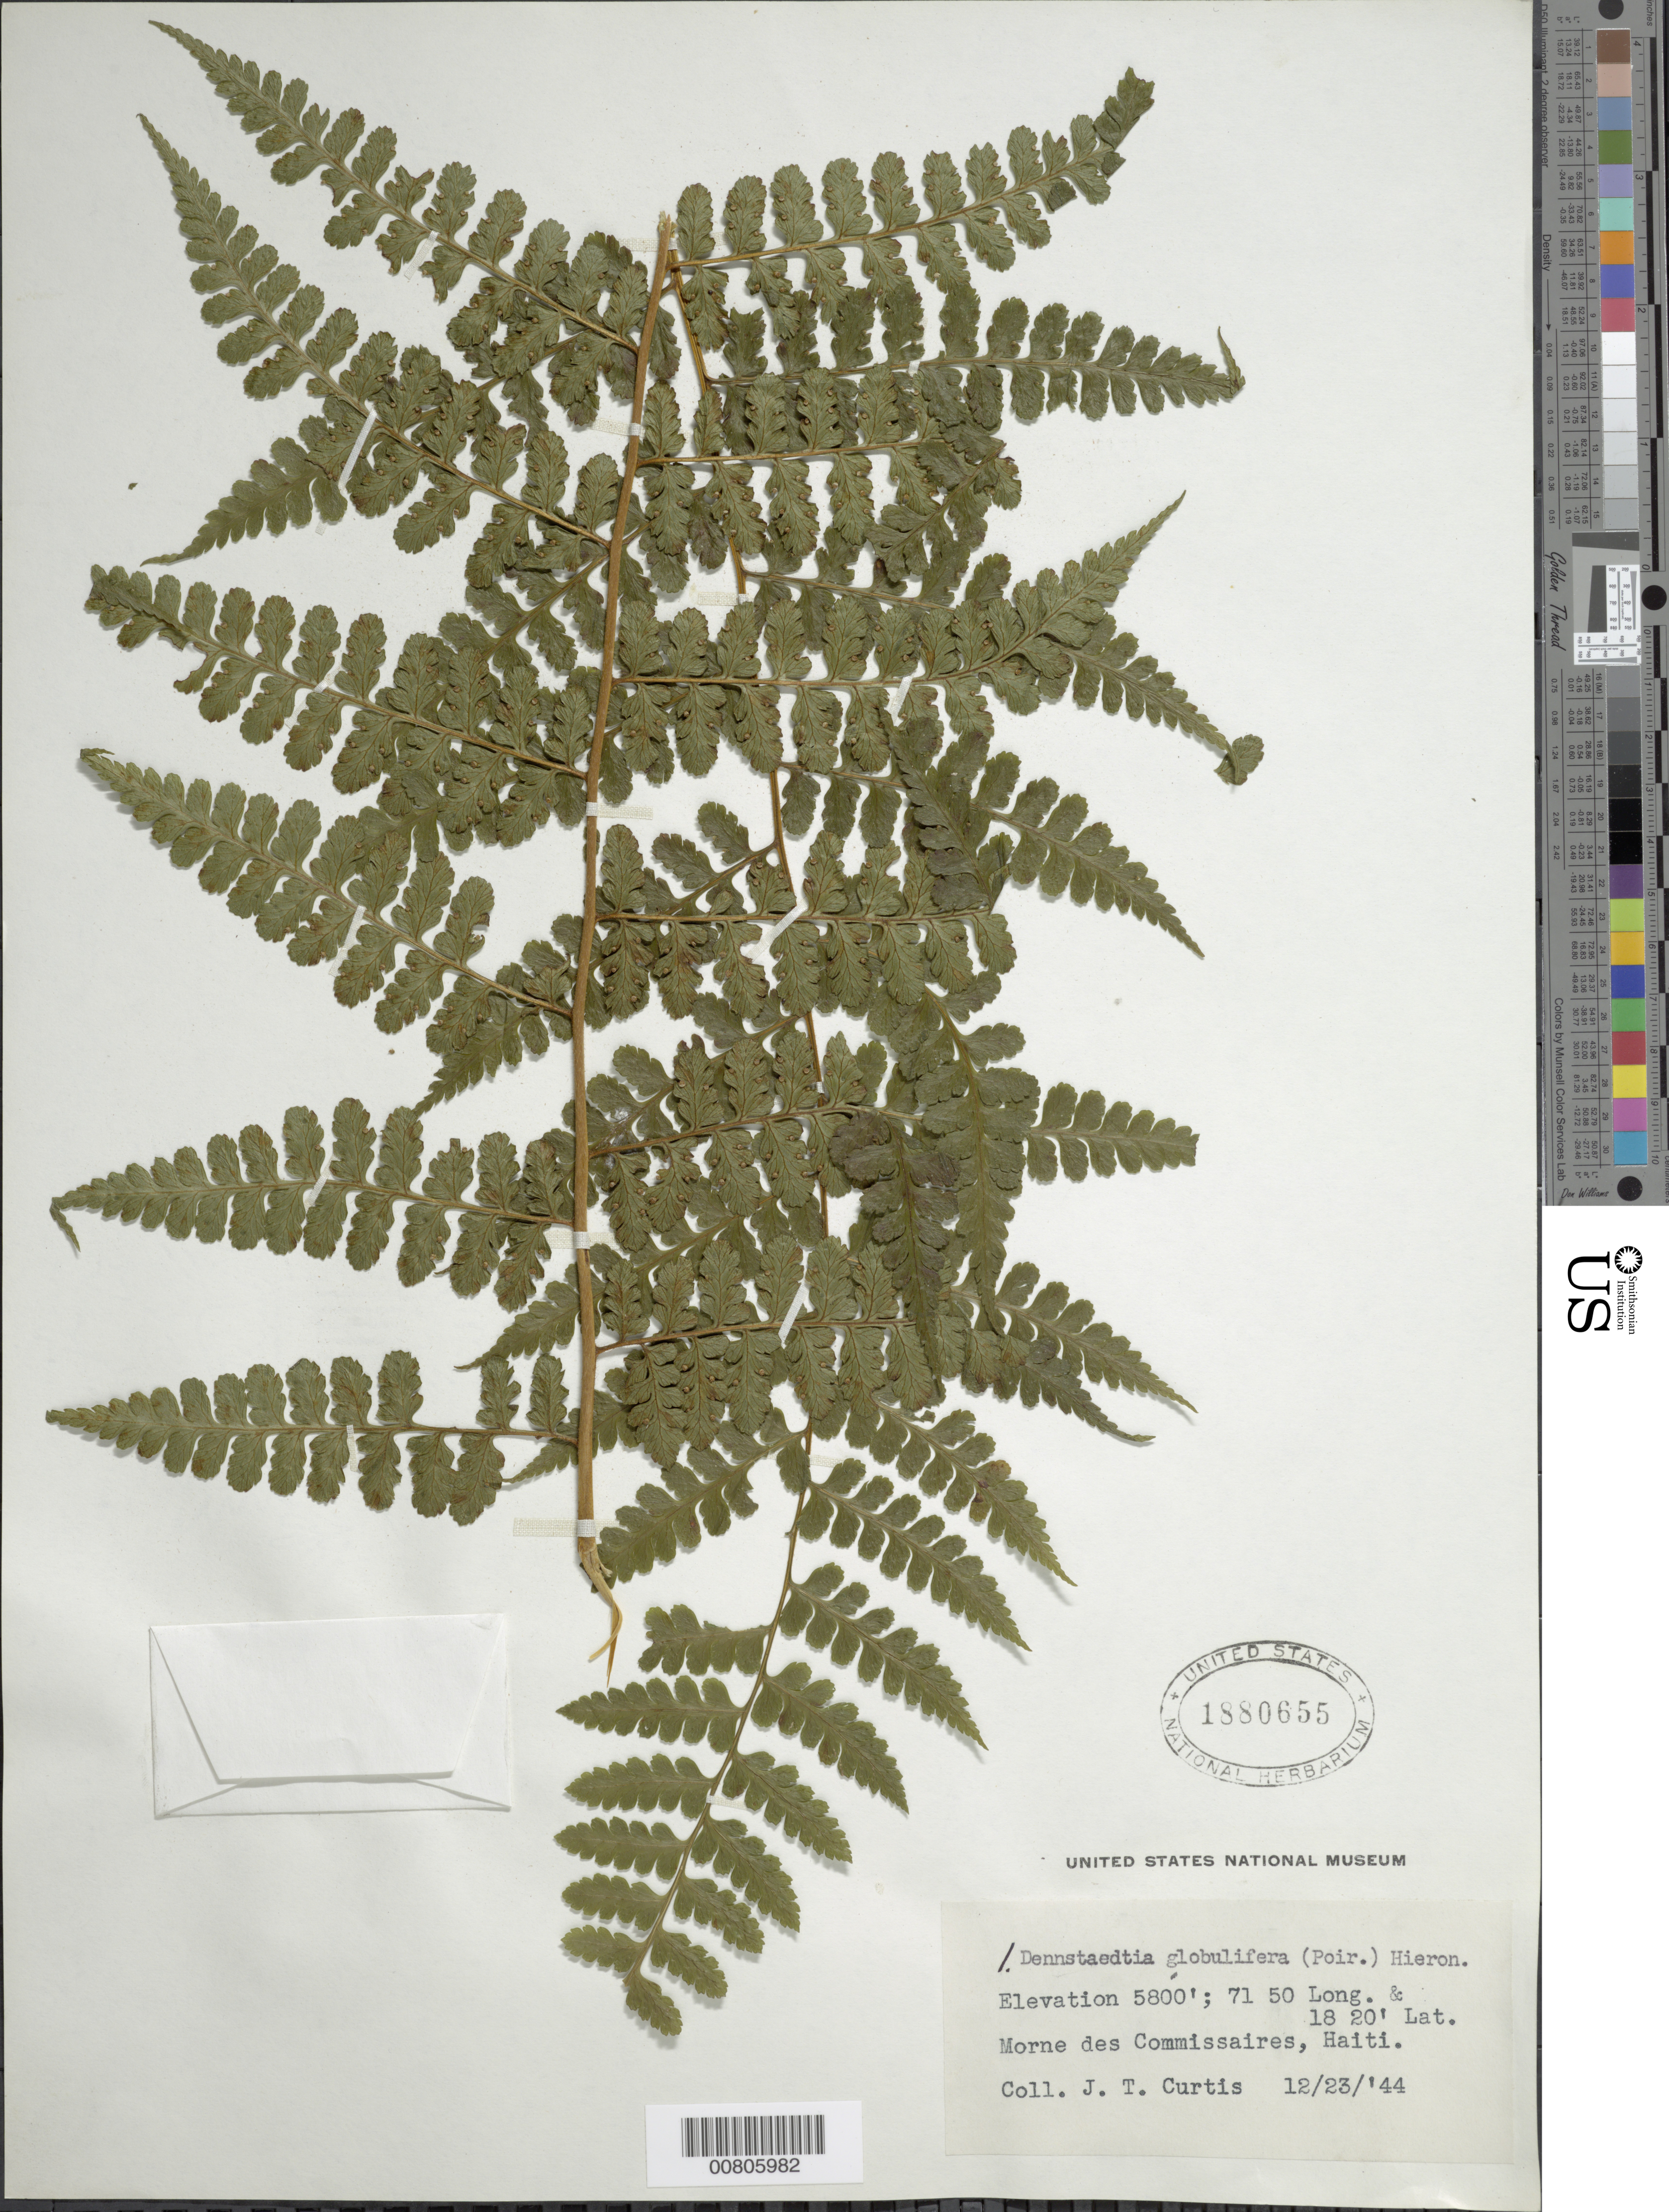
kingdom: Plantae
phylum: Tracheophyta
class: Polypodiopsida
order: Polypodiales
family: Dennstaedtiaceae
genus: Dennstaedtia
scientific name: Dennstaedtia globulifera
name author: (Poir.) Hieron.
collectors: J. Curtis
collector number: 1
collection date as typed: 23 Dec 1944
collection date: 1944-12-23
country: Haiti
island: Hispaniola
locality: Morne des Commissaires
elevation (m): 1768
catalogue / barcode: US 1880655